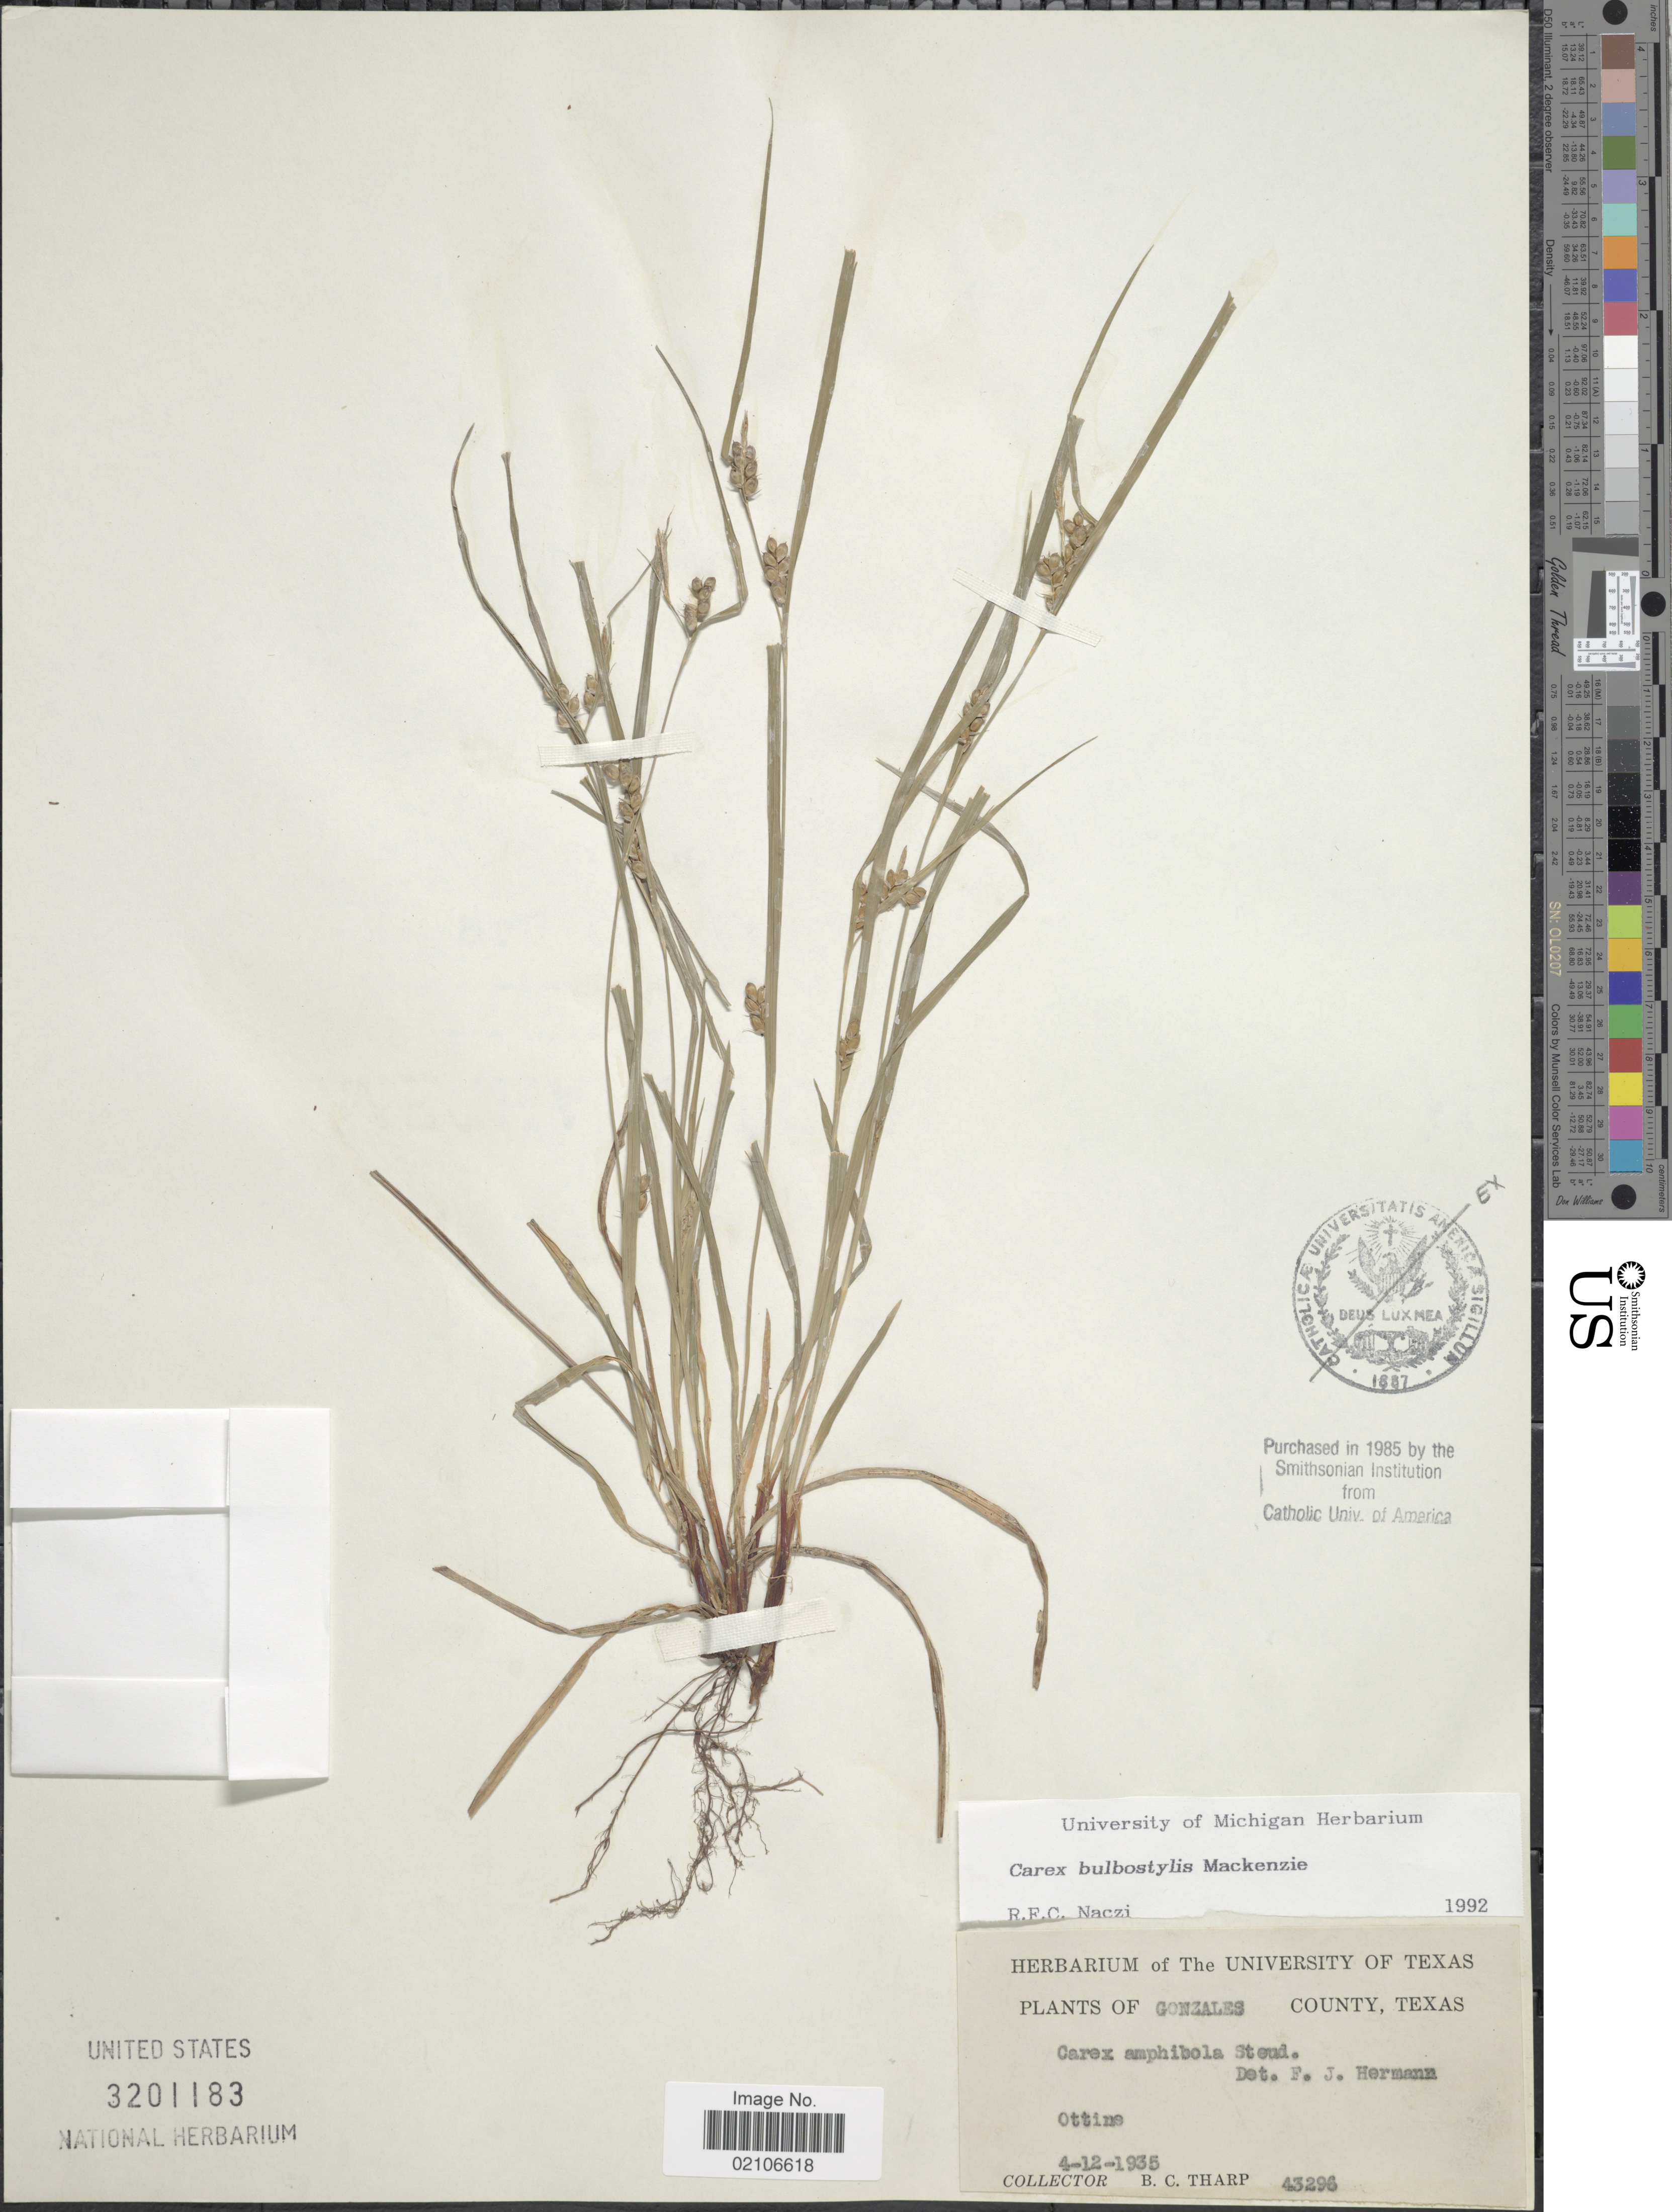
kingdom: Plantae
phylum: Tracheophyta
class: Liliopsida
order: Poales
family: Cyperaceae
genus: Carex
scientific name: Carex bulbostylis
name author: Mack.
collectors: B. C. Tharp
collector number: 43296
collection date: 1935-04-12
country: United States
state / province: Texas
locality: Gonzales County, Ottine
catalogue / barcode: US 3201183